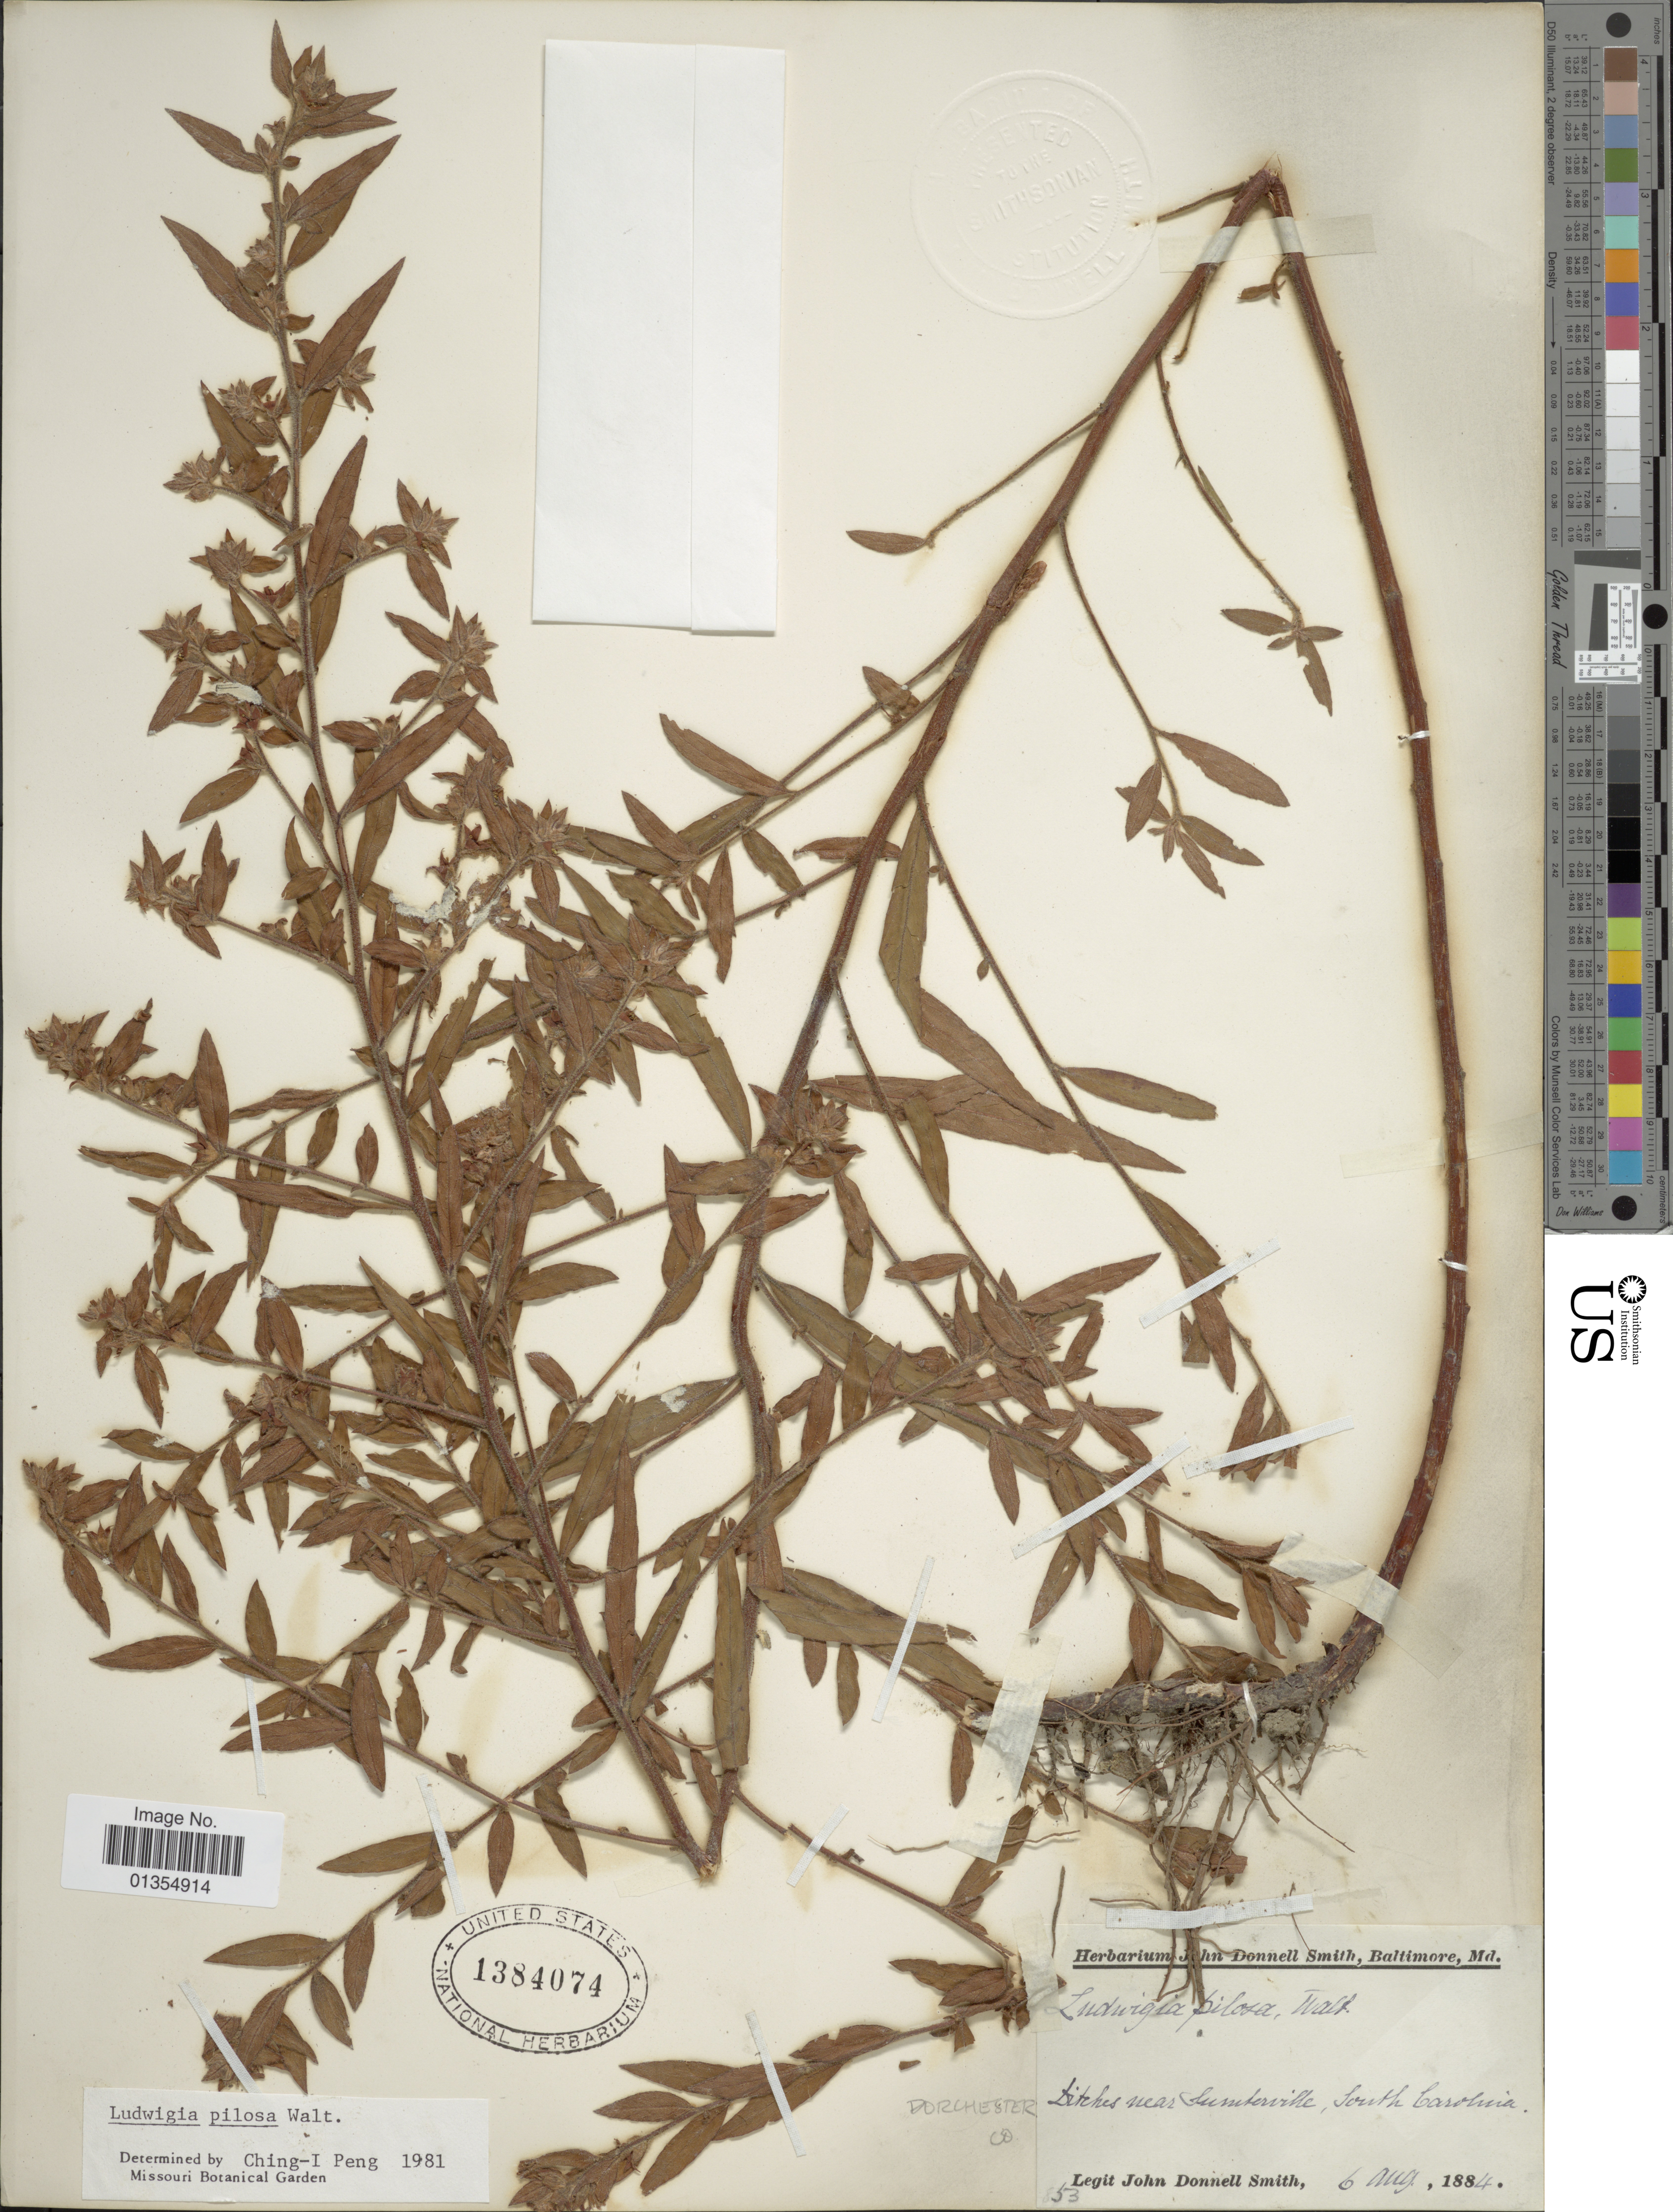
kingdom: Plantae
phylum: Tracheophyta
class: Magnoliopsida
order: Myrtales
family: Onagraceae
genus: Ludwigia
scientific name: Ludwigia pilosa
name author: Walter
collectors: J. Donnell Smith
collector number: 53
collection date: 1884-08-06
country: United States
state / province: South Carolina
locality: Ditches near Sumterville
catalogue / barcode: US 1384074